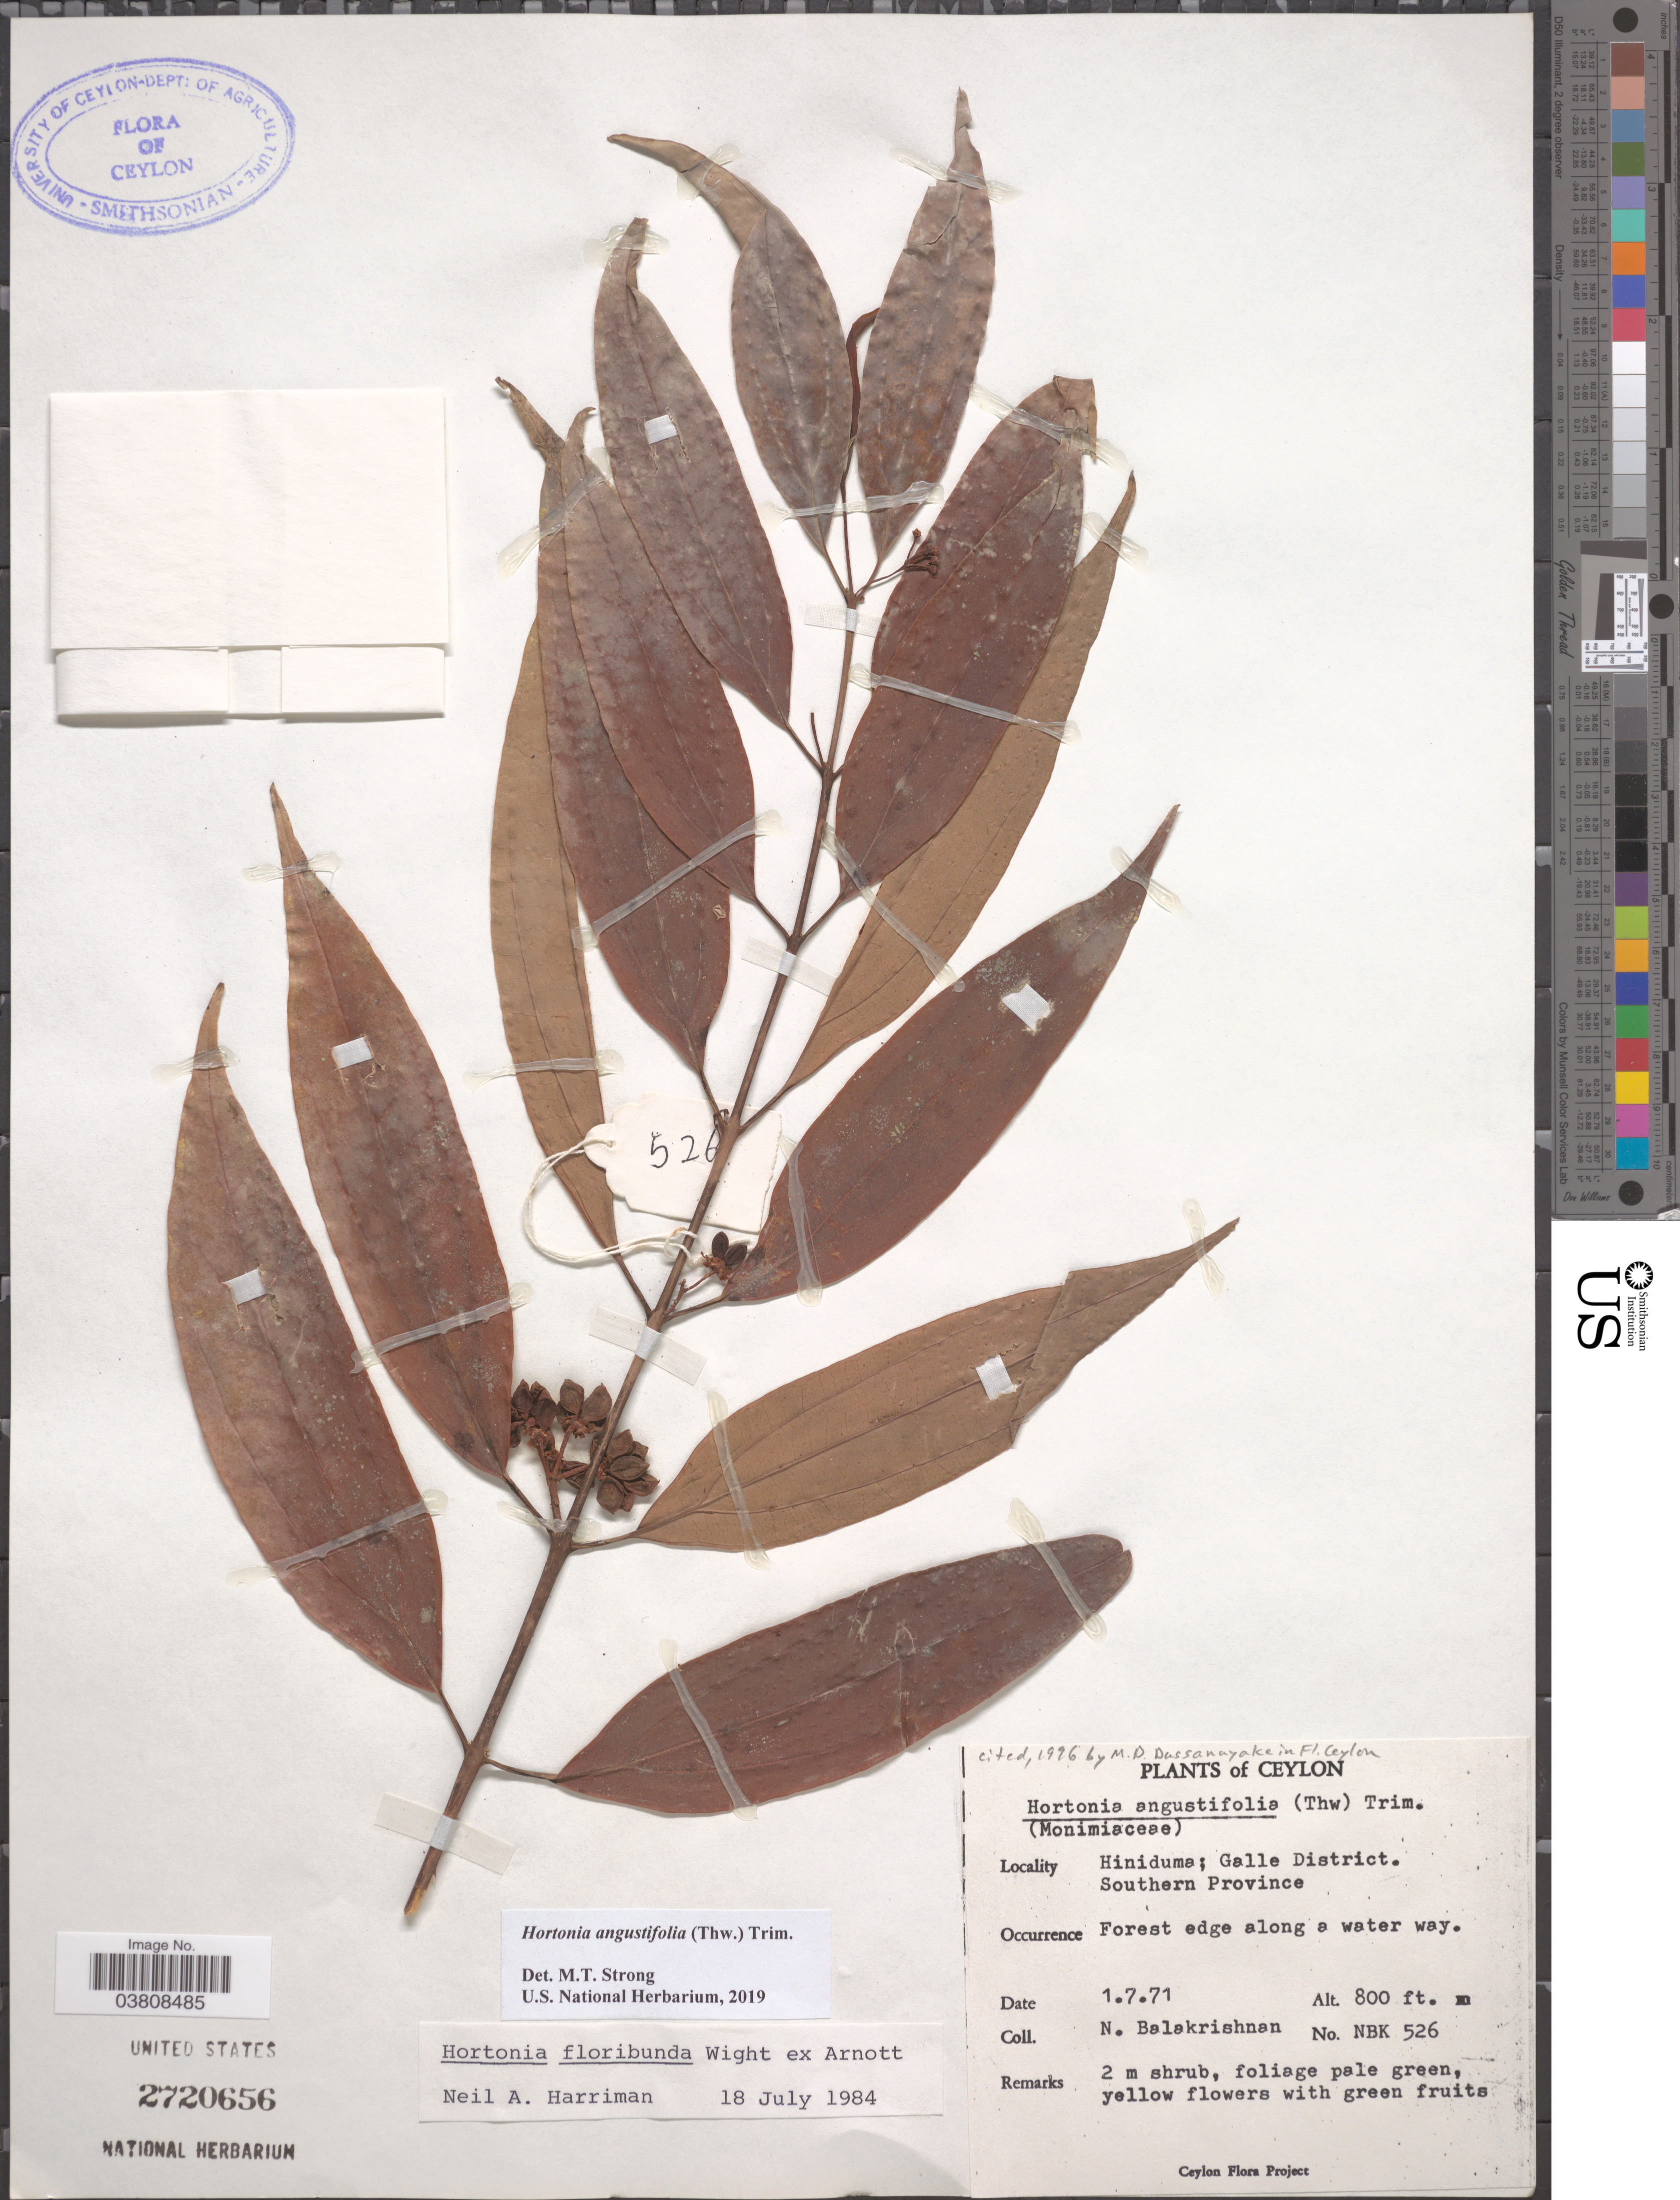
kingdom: Plantae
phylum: Tracheophyta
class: Magnoliopsida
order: Laurales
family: Monimiaceae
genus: Hortonia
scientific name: Hortonia angustifolia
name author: Trimen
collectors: N. Balakrishnan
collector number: NBK526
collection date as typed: Transcribed d/m/y: 1/7/71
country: Sri Lanka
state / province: Southern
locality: Ceylon. Hiniduma; Galle District. Forest edge along a water way.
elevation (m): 244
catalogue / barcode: US 2720656